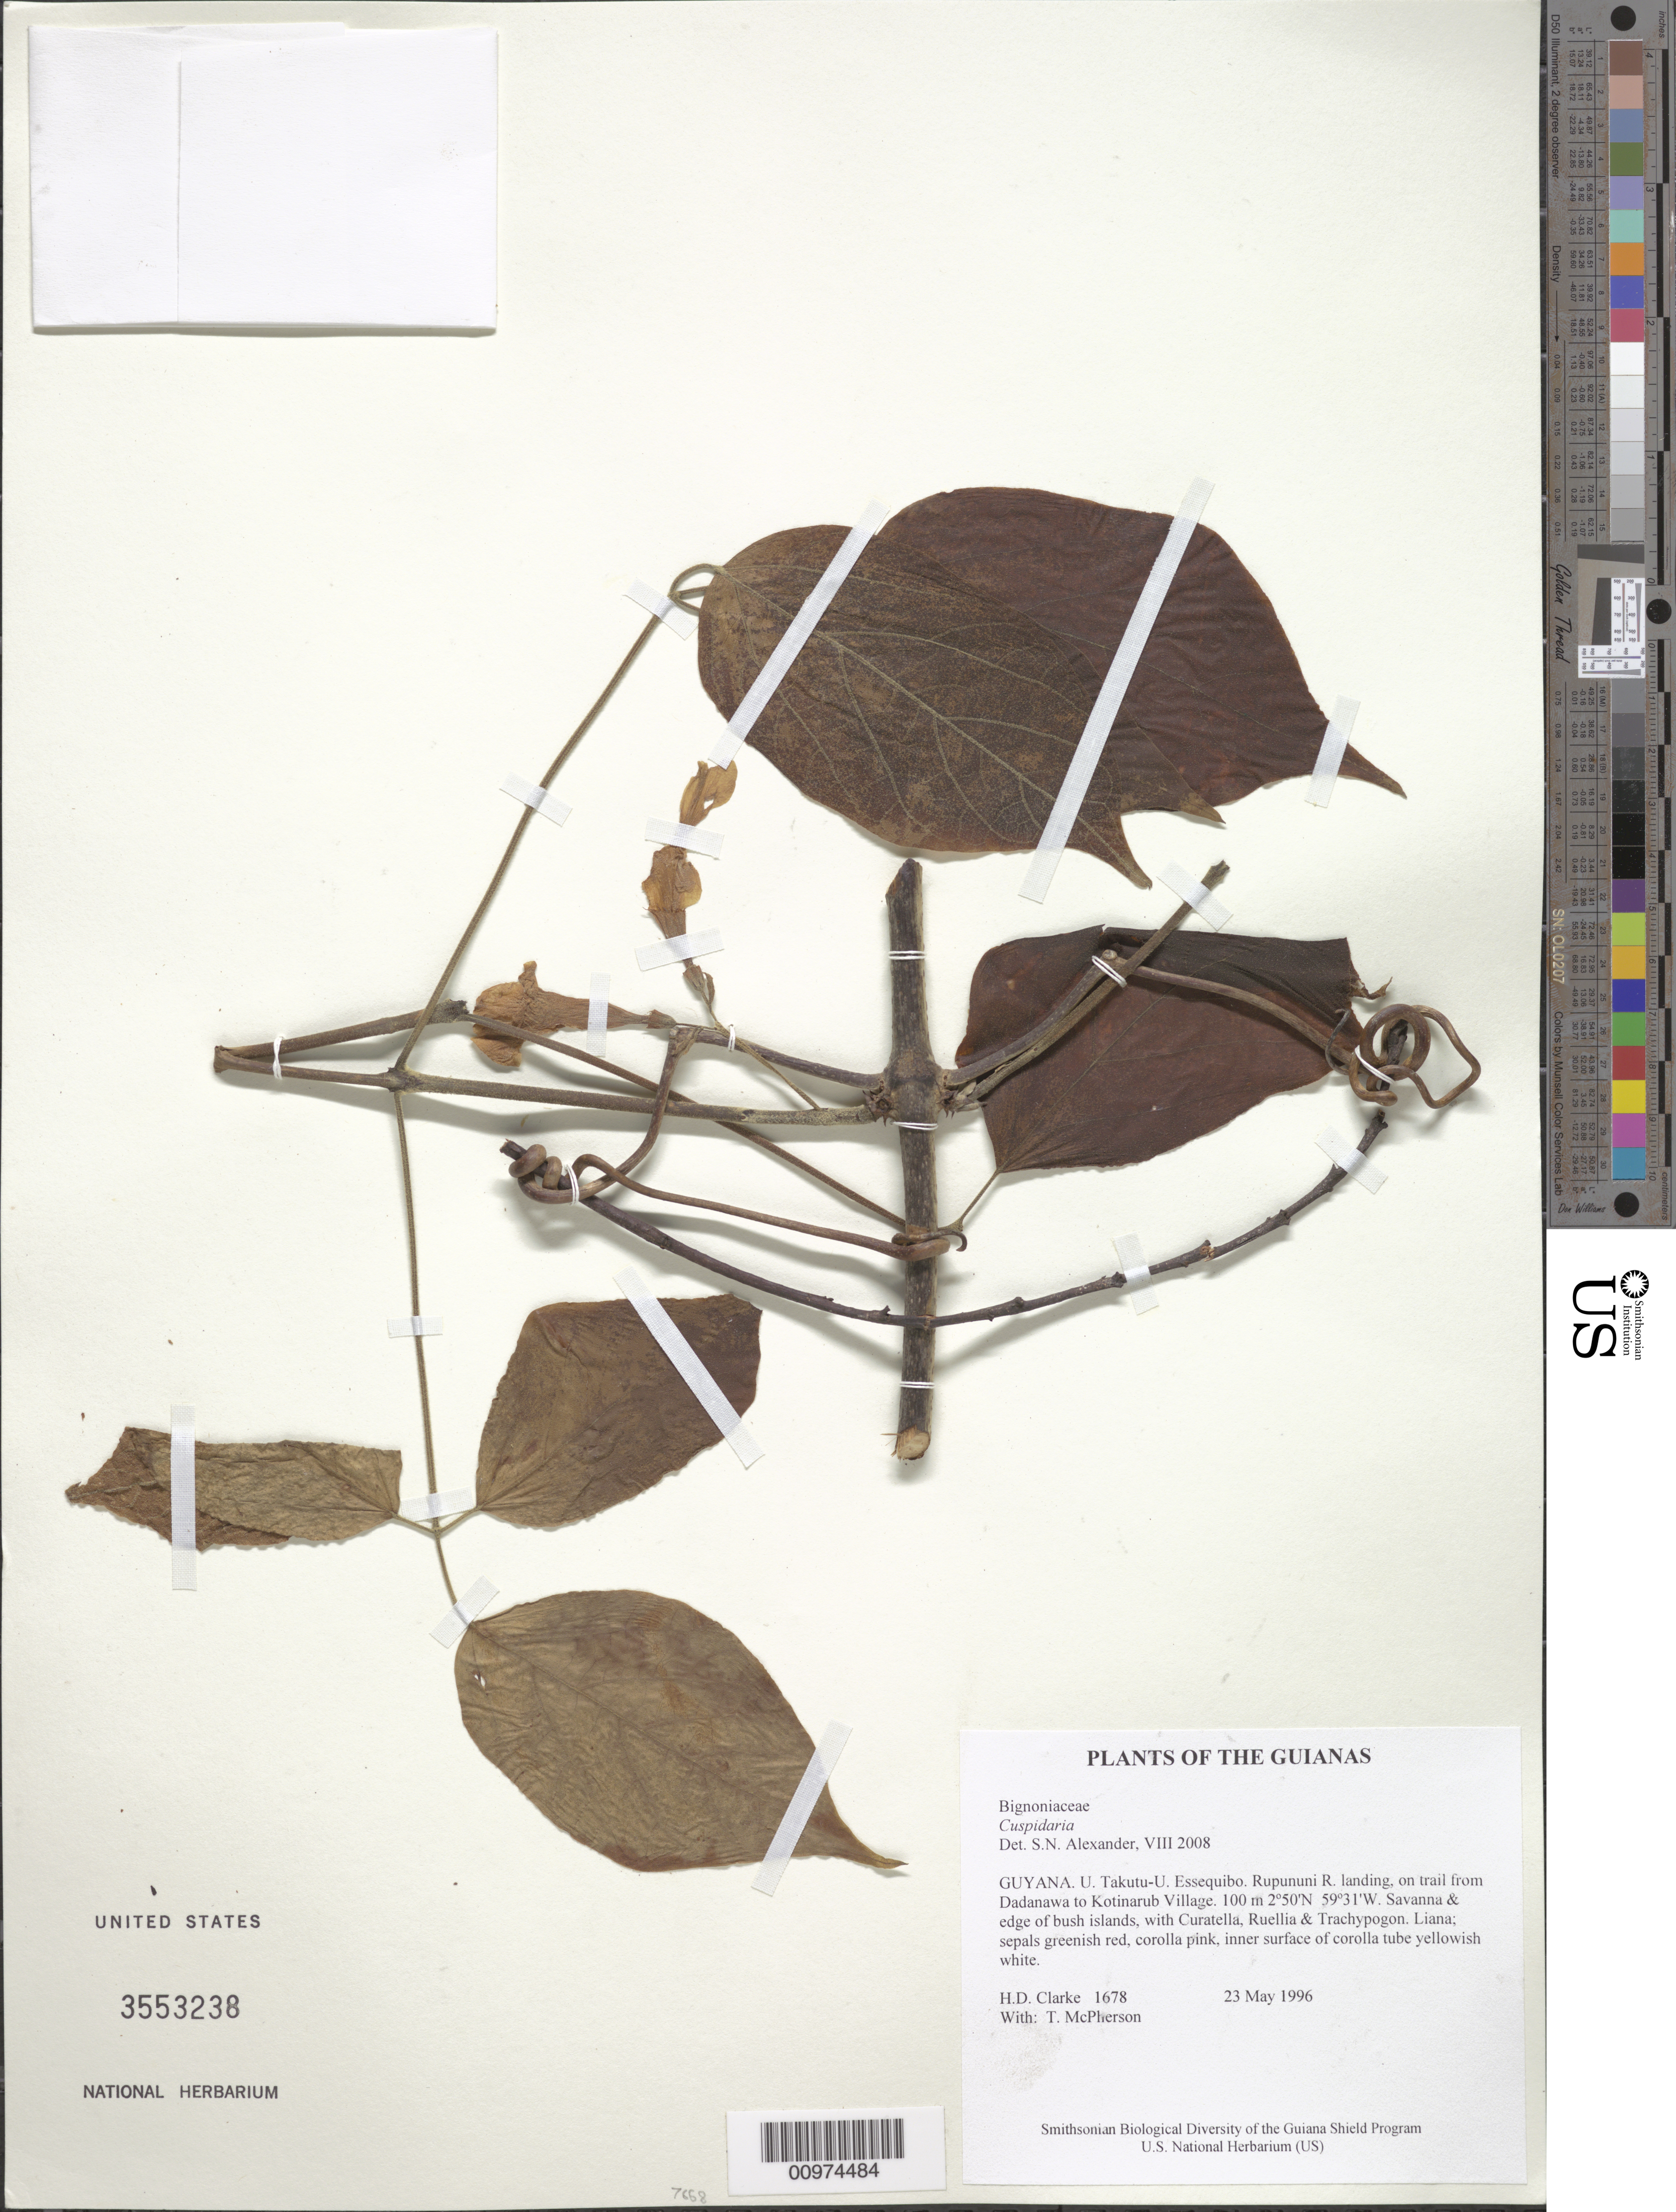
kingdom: Plantae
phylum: Tracheophyta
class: Magnoliopsida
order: Lamiales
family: Bignoniaceae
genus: Cuspidaria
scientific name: Cuspidaria sp.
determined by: Alexander, S. N.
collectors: H. D. Clarke & T. McPherson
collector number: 1678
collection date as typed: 23 May 1996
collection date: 1996-05-23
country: Guyana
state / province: U. Takutu-U. Essequibo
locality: Rupununi R. landing, on trail from Dadanawa to Kotinarub Village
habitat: Savanna & edge of bush islands, with Curatella, Ruellia & Trachypogon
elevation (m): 100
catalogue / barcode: US 3553238